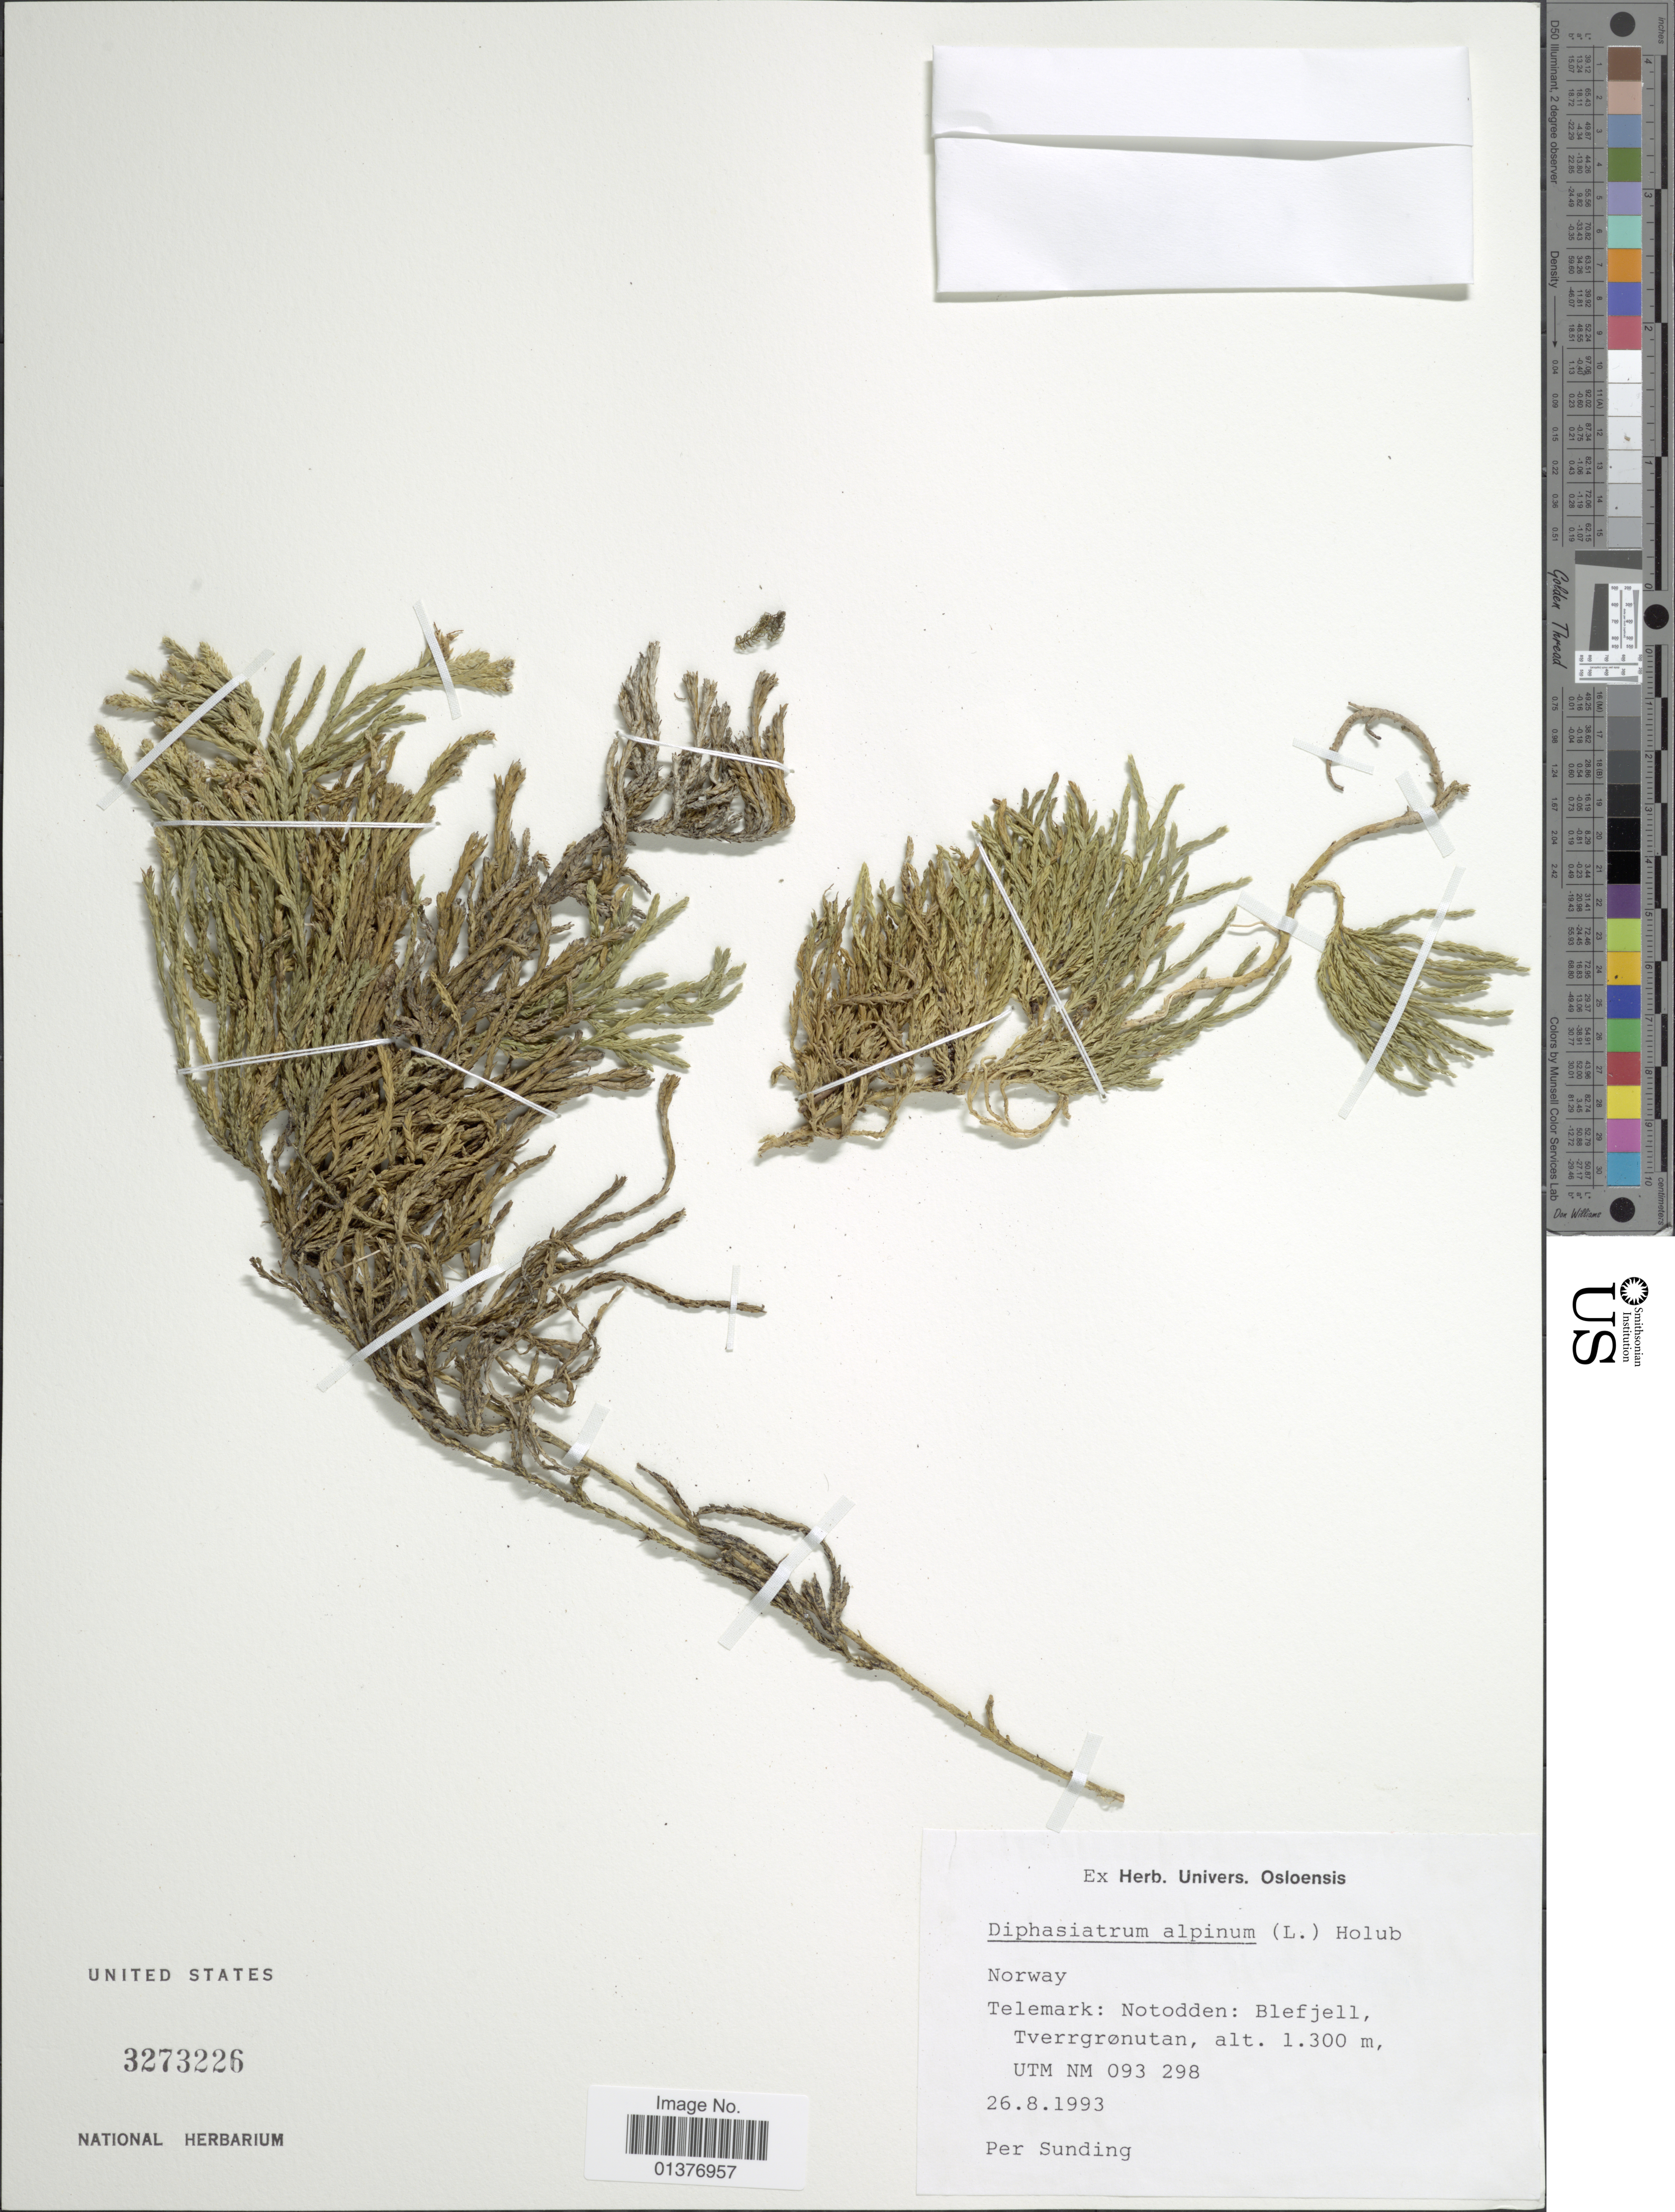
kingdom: Plantae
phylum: Tracheophyta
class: Lycopodiopsida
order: Lycopodiales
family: Lycopodiaceae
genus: Diphasiastrum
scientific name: Diphasiastrum alpinum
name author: (L.) Holub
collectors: P. O. Sunding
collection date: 1993-08-26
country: Norway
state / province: Telemark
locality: Notodden: Blefjell, Tverrgrønutan, UTM NM 093 298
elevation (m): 1300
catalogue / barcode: US 3273226